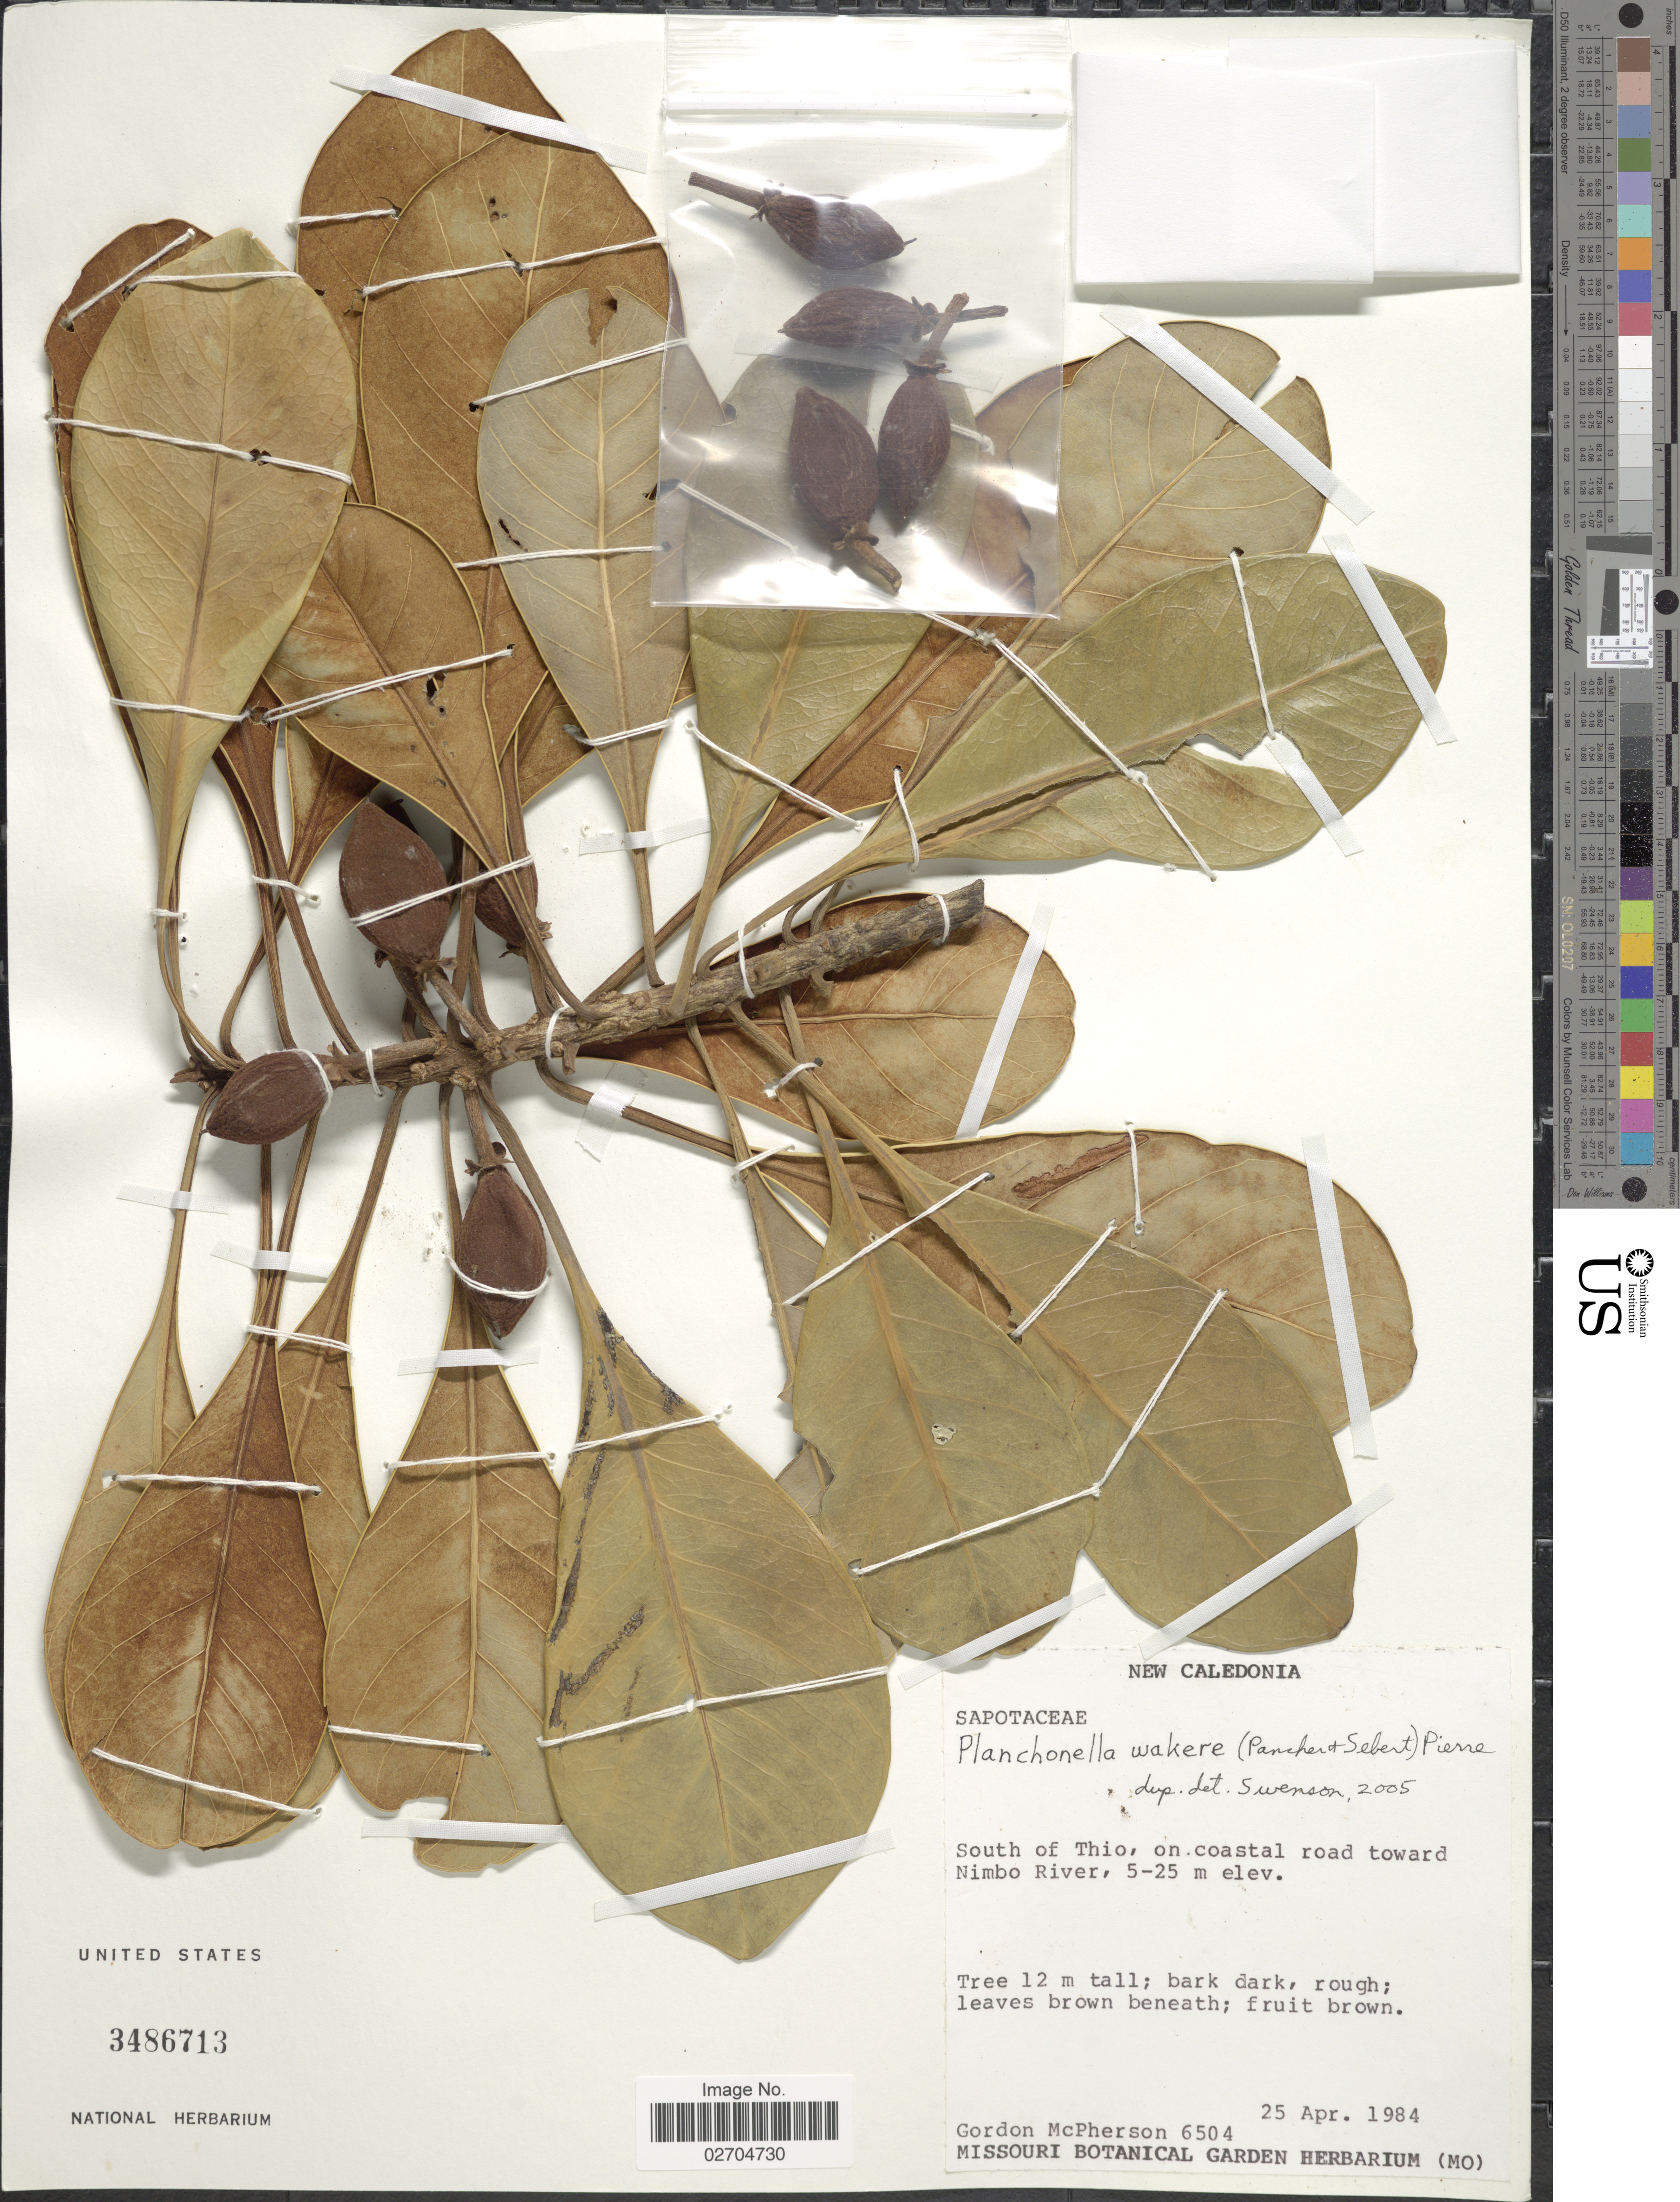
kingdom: Plantae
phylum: Tracheophyta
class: Magnoliopsida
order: Ericales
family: Sapotaceae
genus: Planchonella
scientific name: Planchonella wakere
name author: (Pancher & Sebert) Pierre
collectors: G. McPherson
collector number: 6504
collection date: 1984-04-25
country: New Caledonia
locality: South of Thio, on coastal road toward Nimbo River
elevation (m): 5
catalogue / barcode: US 3487713